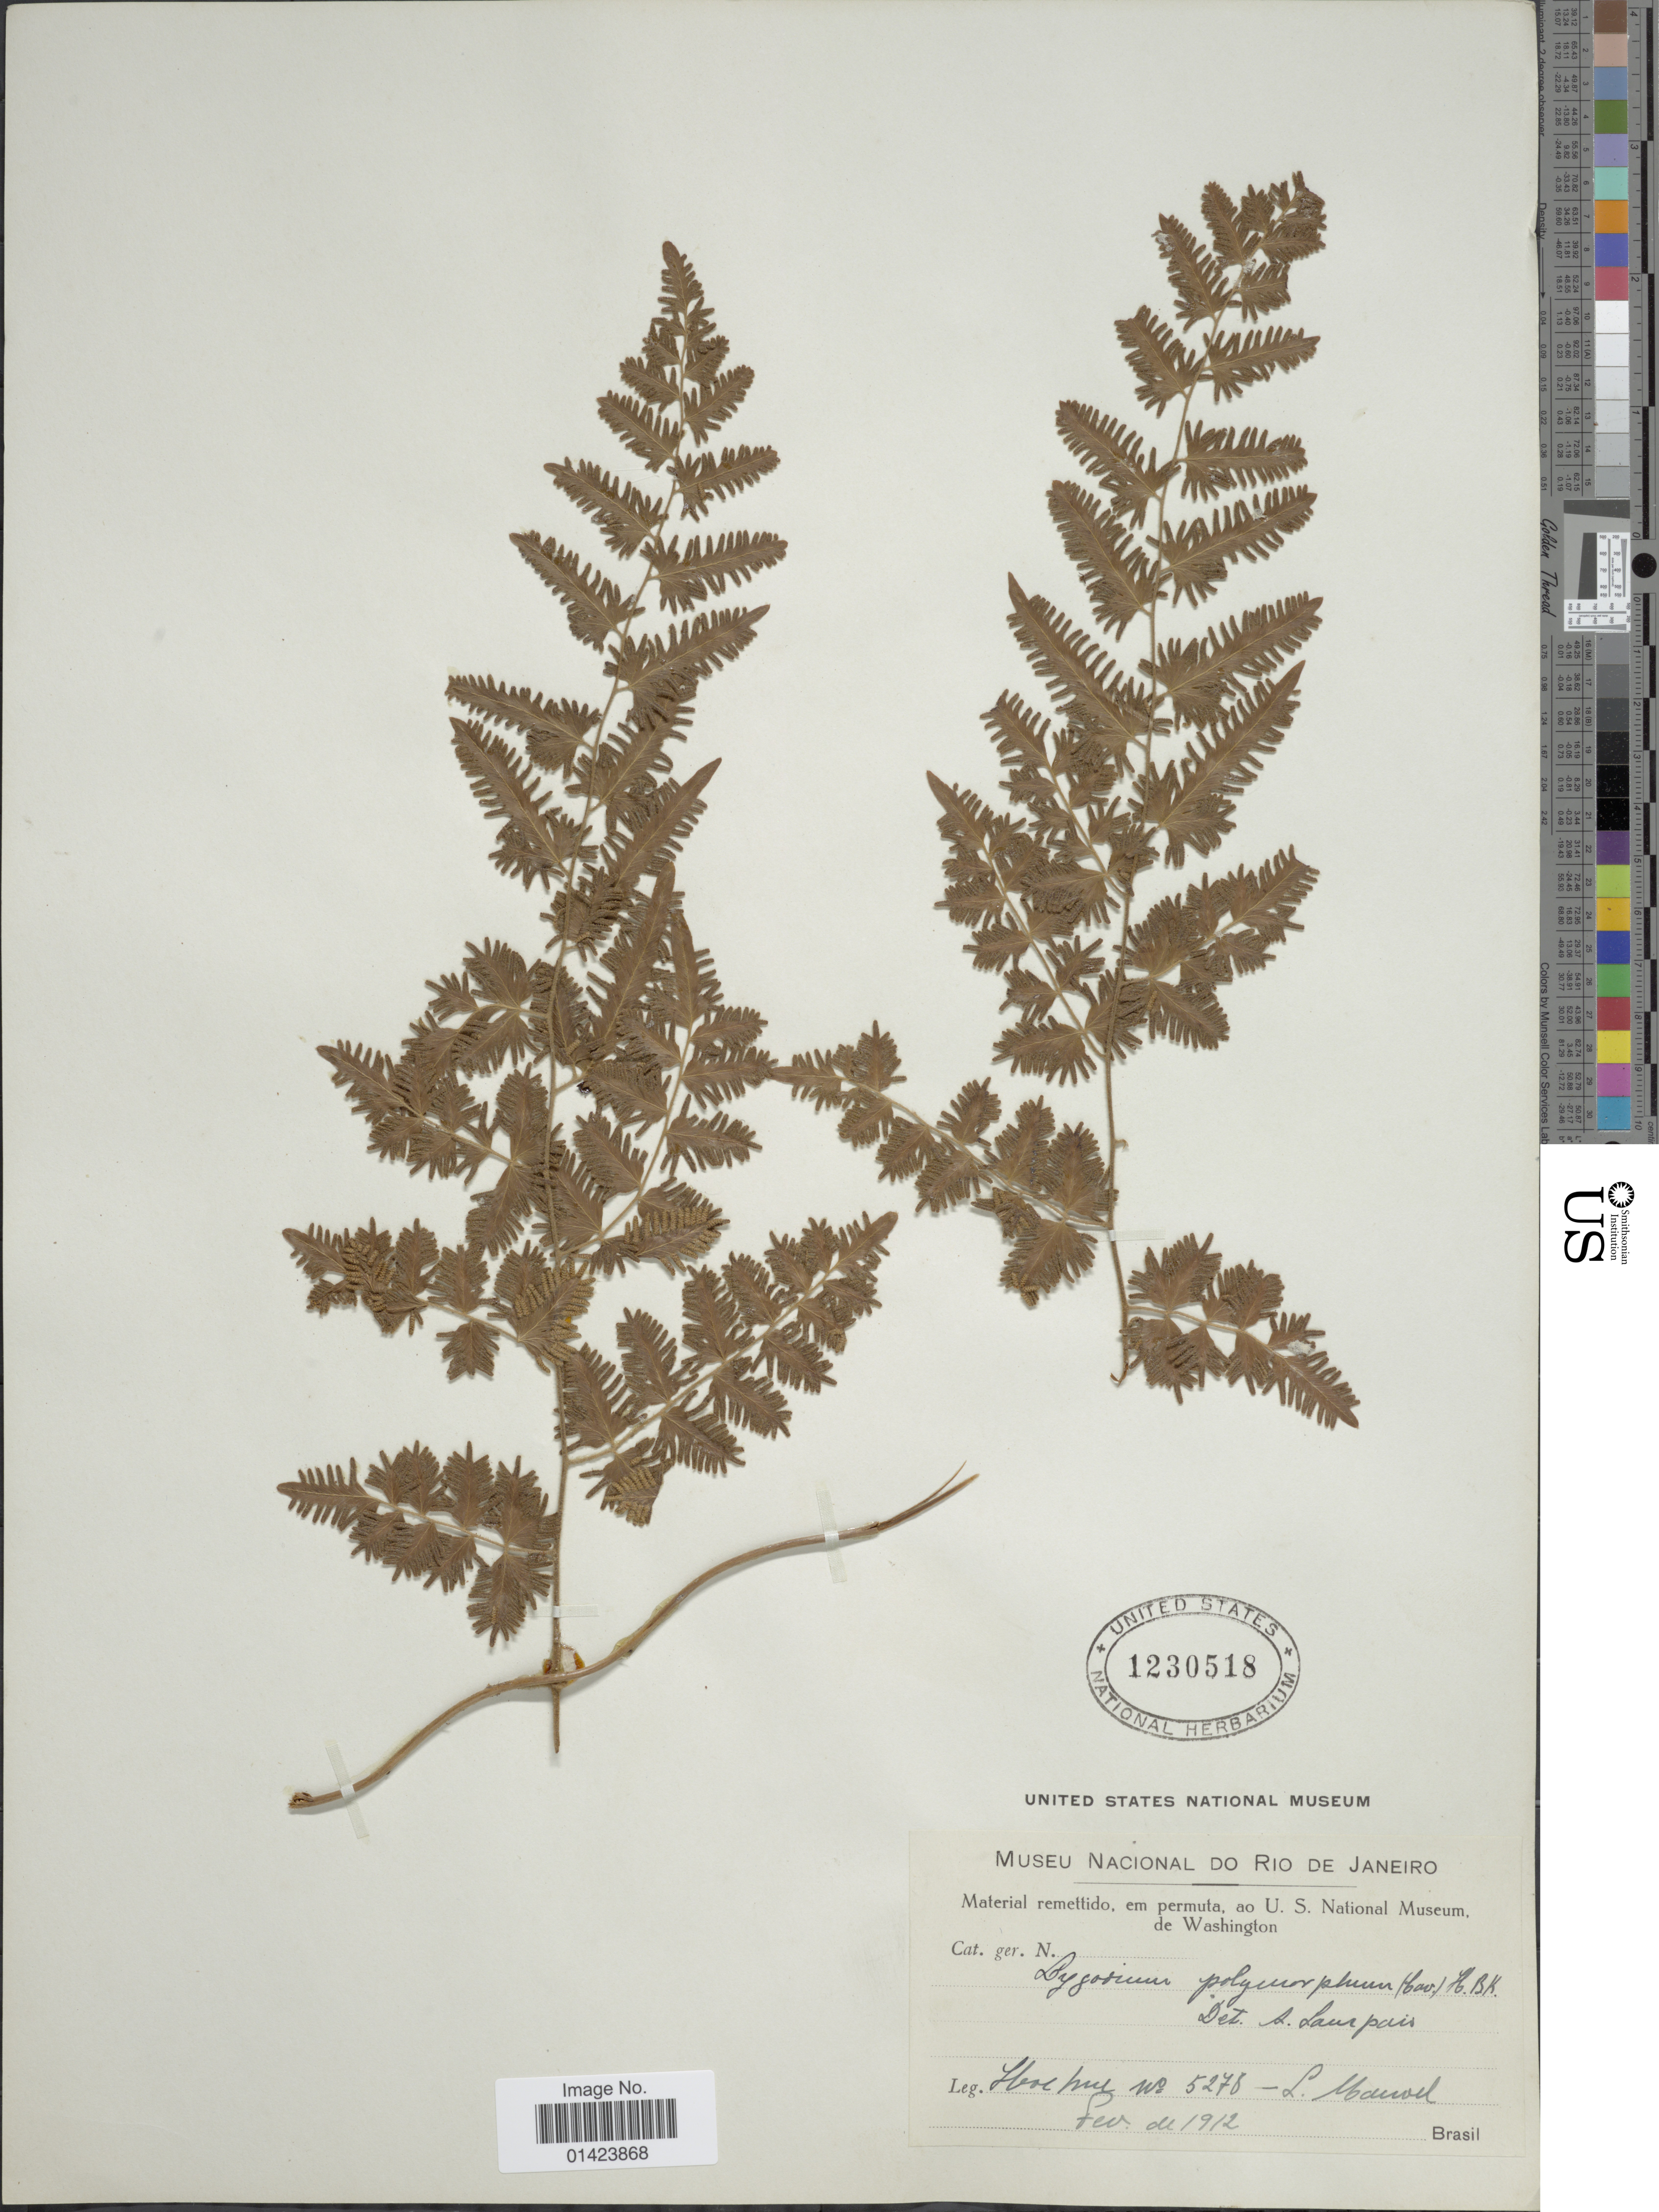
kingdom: Plantae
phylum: Tracheophyta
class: Polypodiopsida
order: Schizaeales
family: Lygodiaceae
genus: Lygodium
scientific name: Lygodium venustum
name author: Sw.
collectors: Hoechui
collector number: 5278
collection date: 1912-02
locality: L. Mauwel [interpreted]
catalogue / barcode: US 1230518